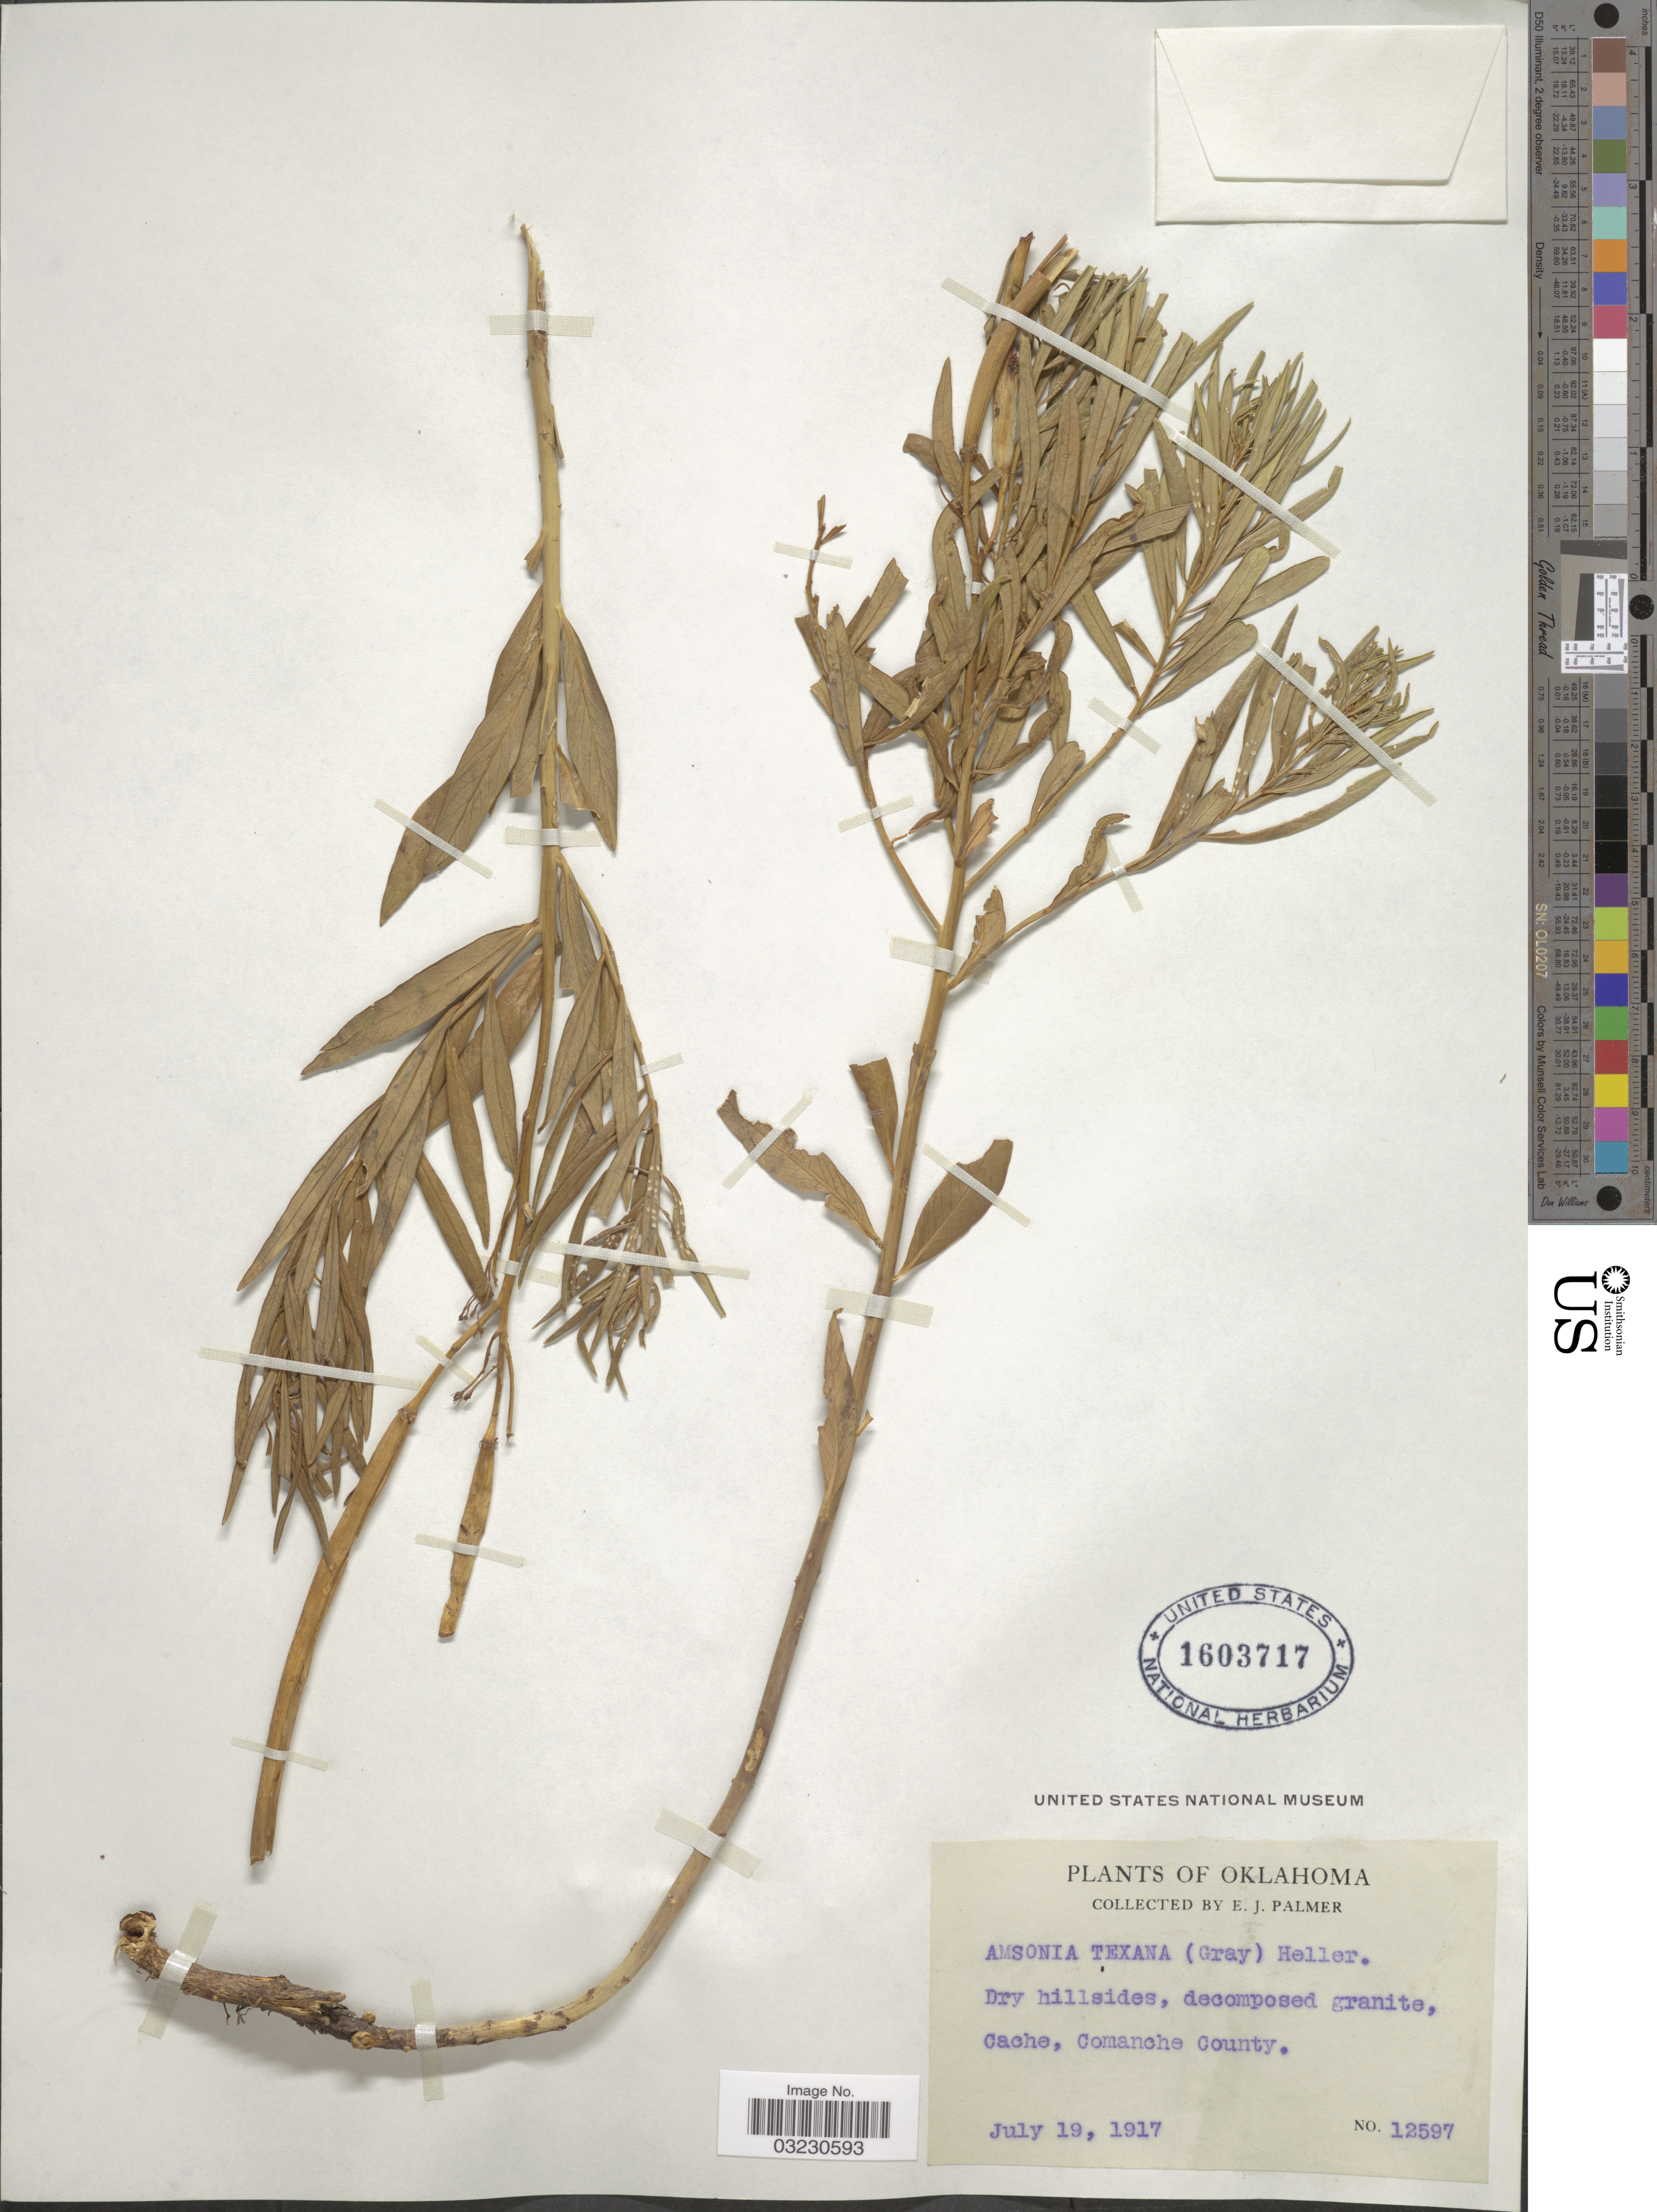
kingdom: Plantae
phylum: Tracheophyta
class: Magnoliopsida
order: Gentianales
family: Apocynaceae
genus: Amsonia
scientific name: Amsonia texana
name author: (A. Gray) A. Heller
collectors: E. J. Palmer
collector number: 12597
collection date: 1917-07-19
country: United States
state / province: Oklahoma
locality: Dry hillsides, decomposed granite, Cache, Comanche County.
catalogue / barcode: US 1603717